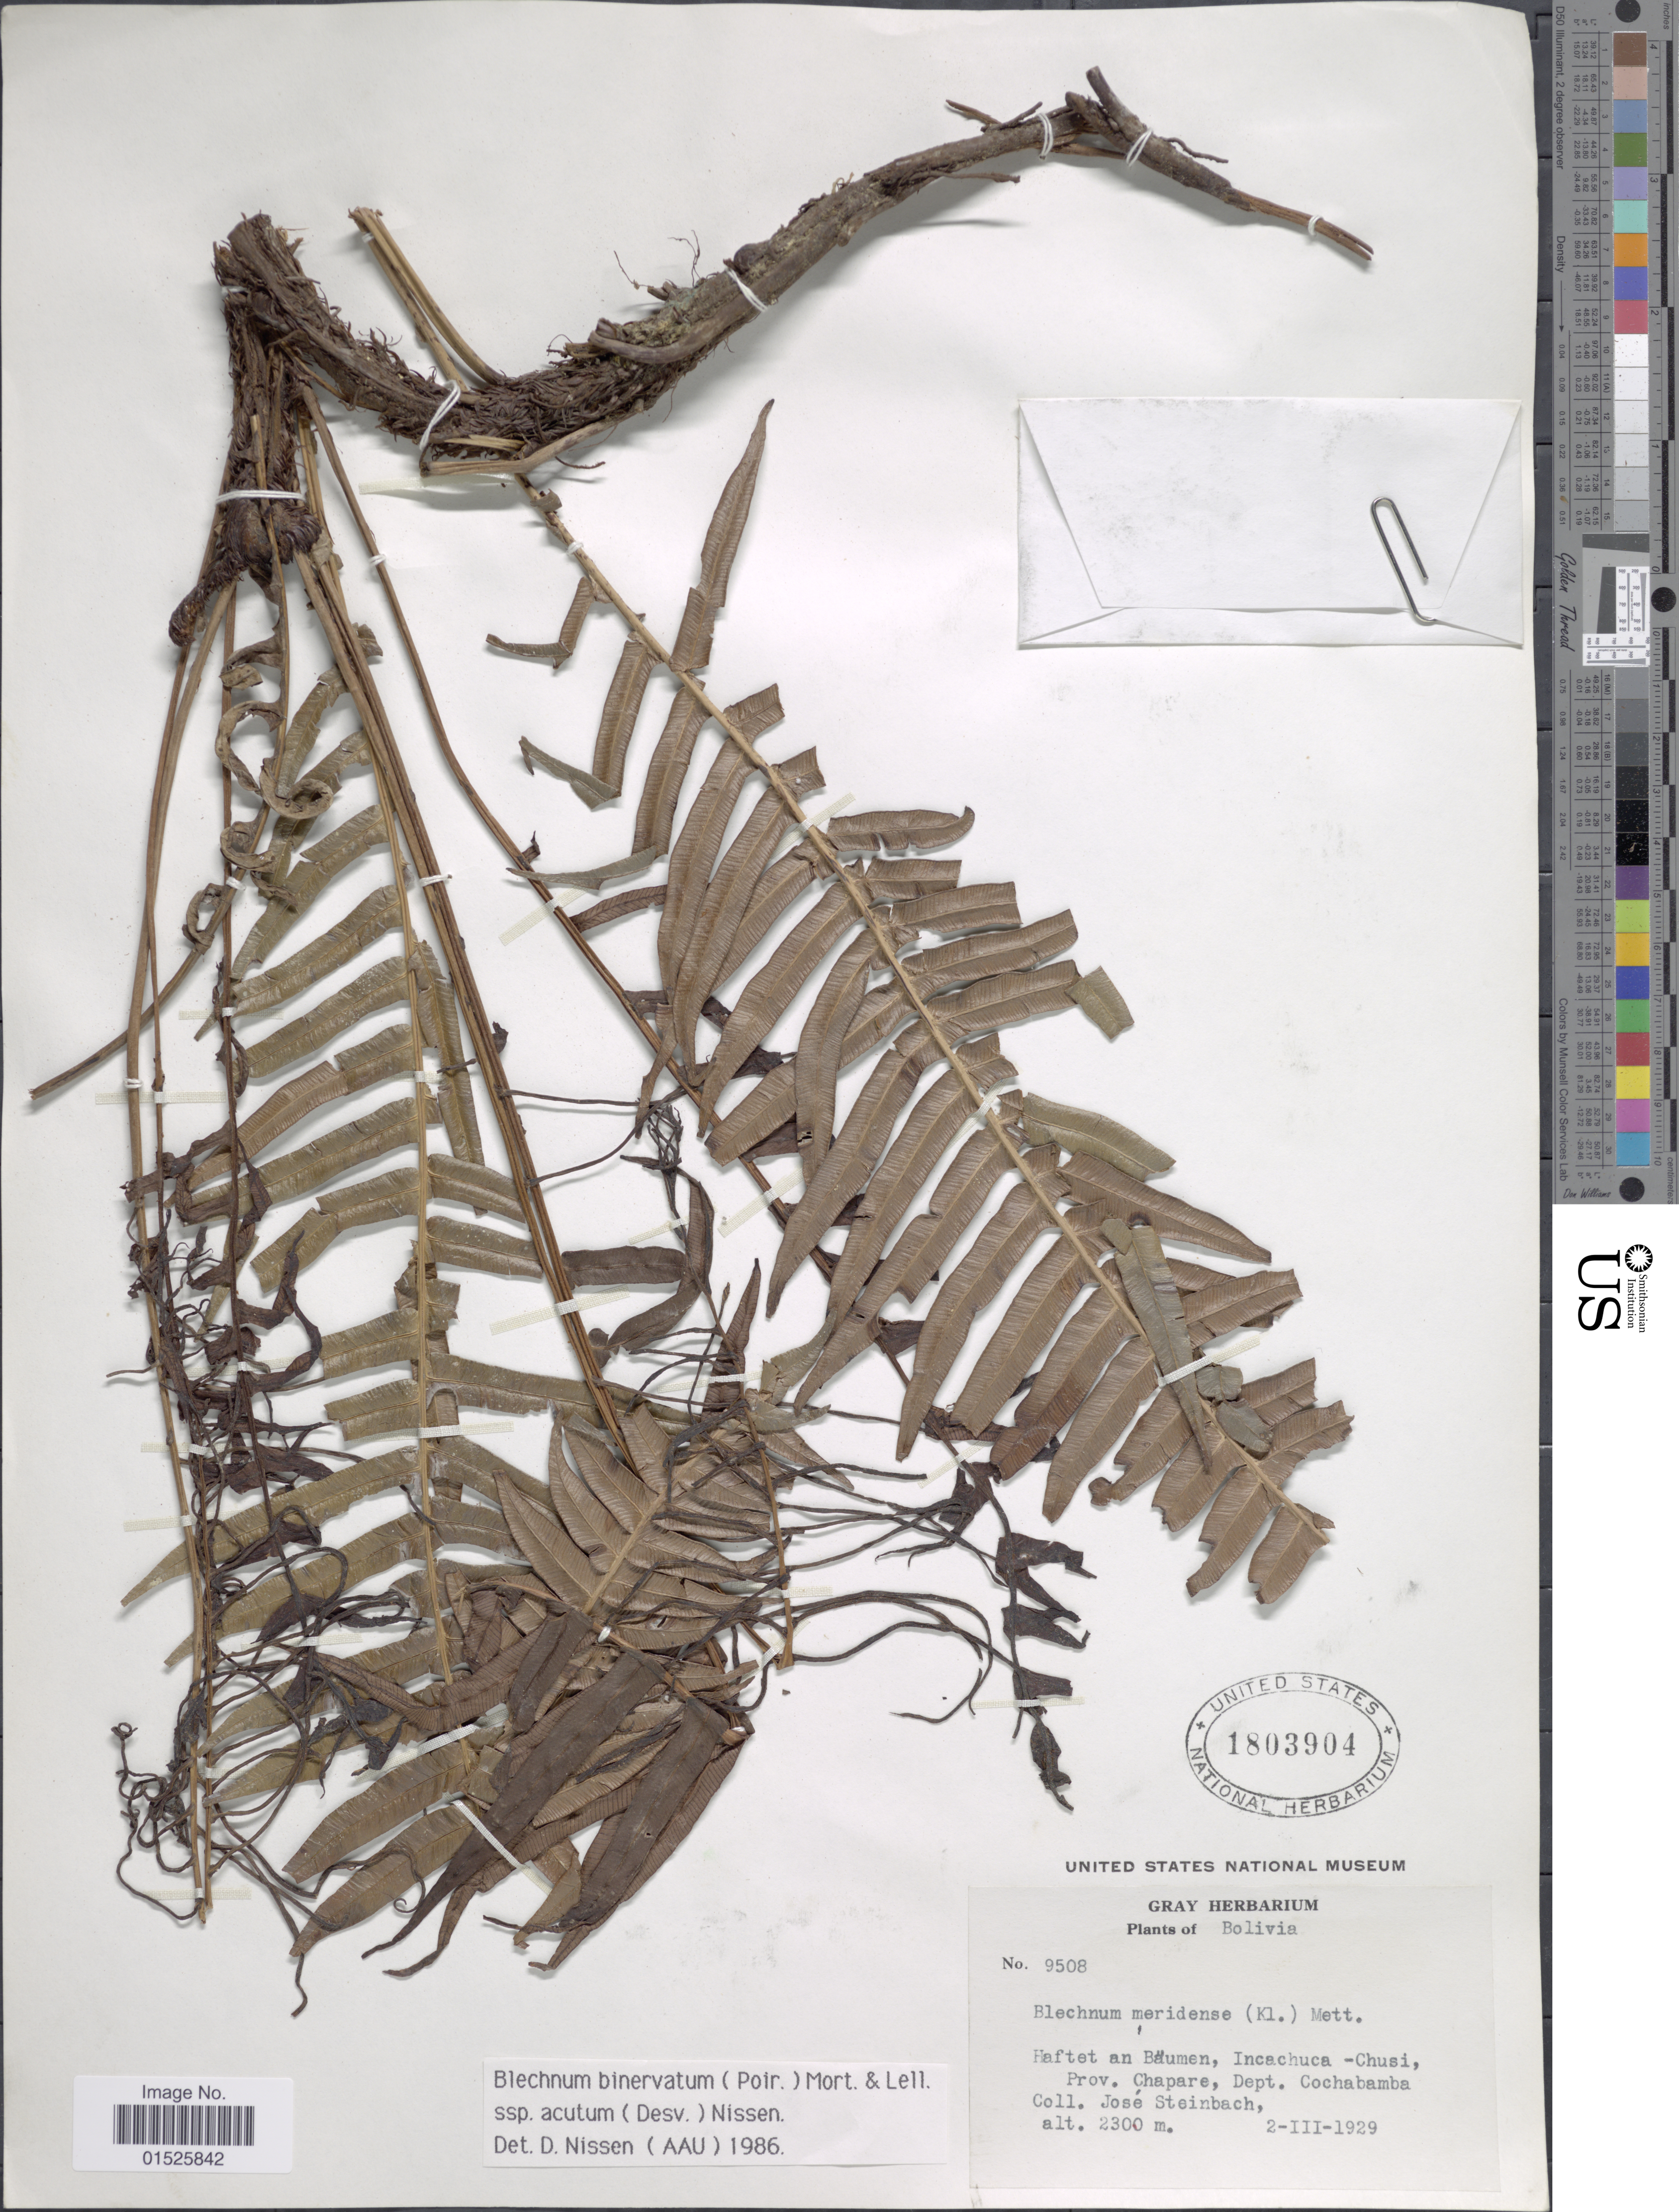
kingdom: Plantae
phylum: Tracheophyta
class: Polypodiopsida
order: Polypodiales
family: Blechnaceae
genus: Blechnum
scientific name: Blechnum ensiforme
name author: (Liebm.) C. Chr.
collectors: J. Steinbach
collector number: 9508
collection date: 1929-03-02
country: Bolivia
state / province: Cochabamba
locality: Haftet an Baumen, Incachuca -Chusi, Prov. Chapare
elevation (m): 2300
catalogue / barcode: US 1803904